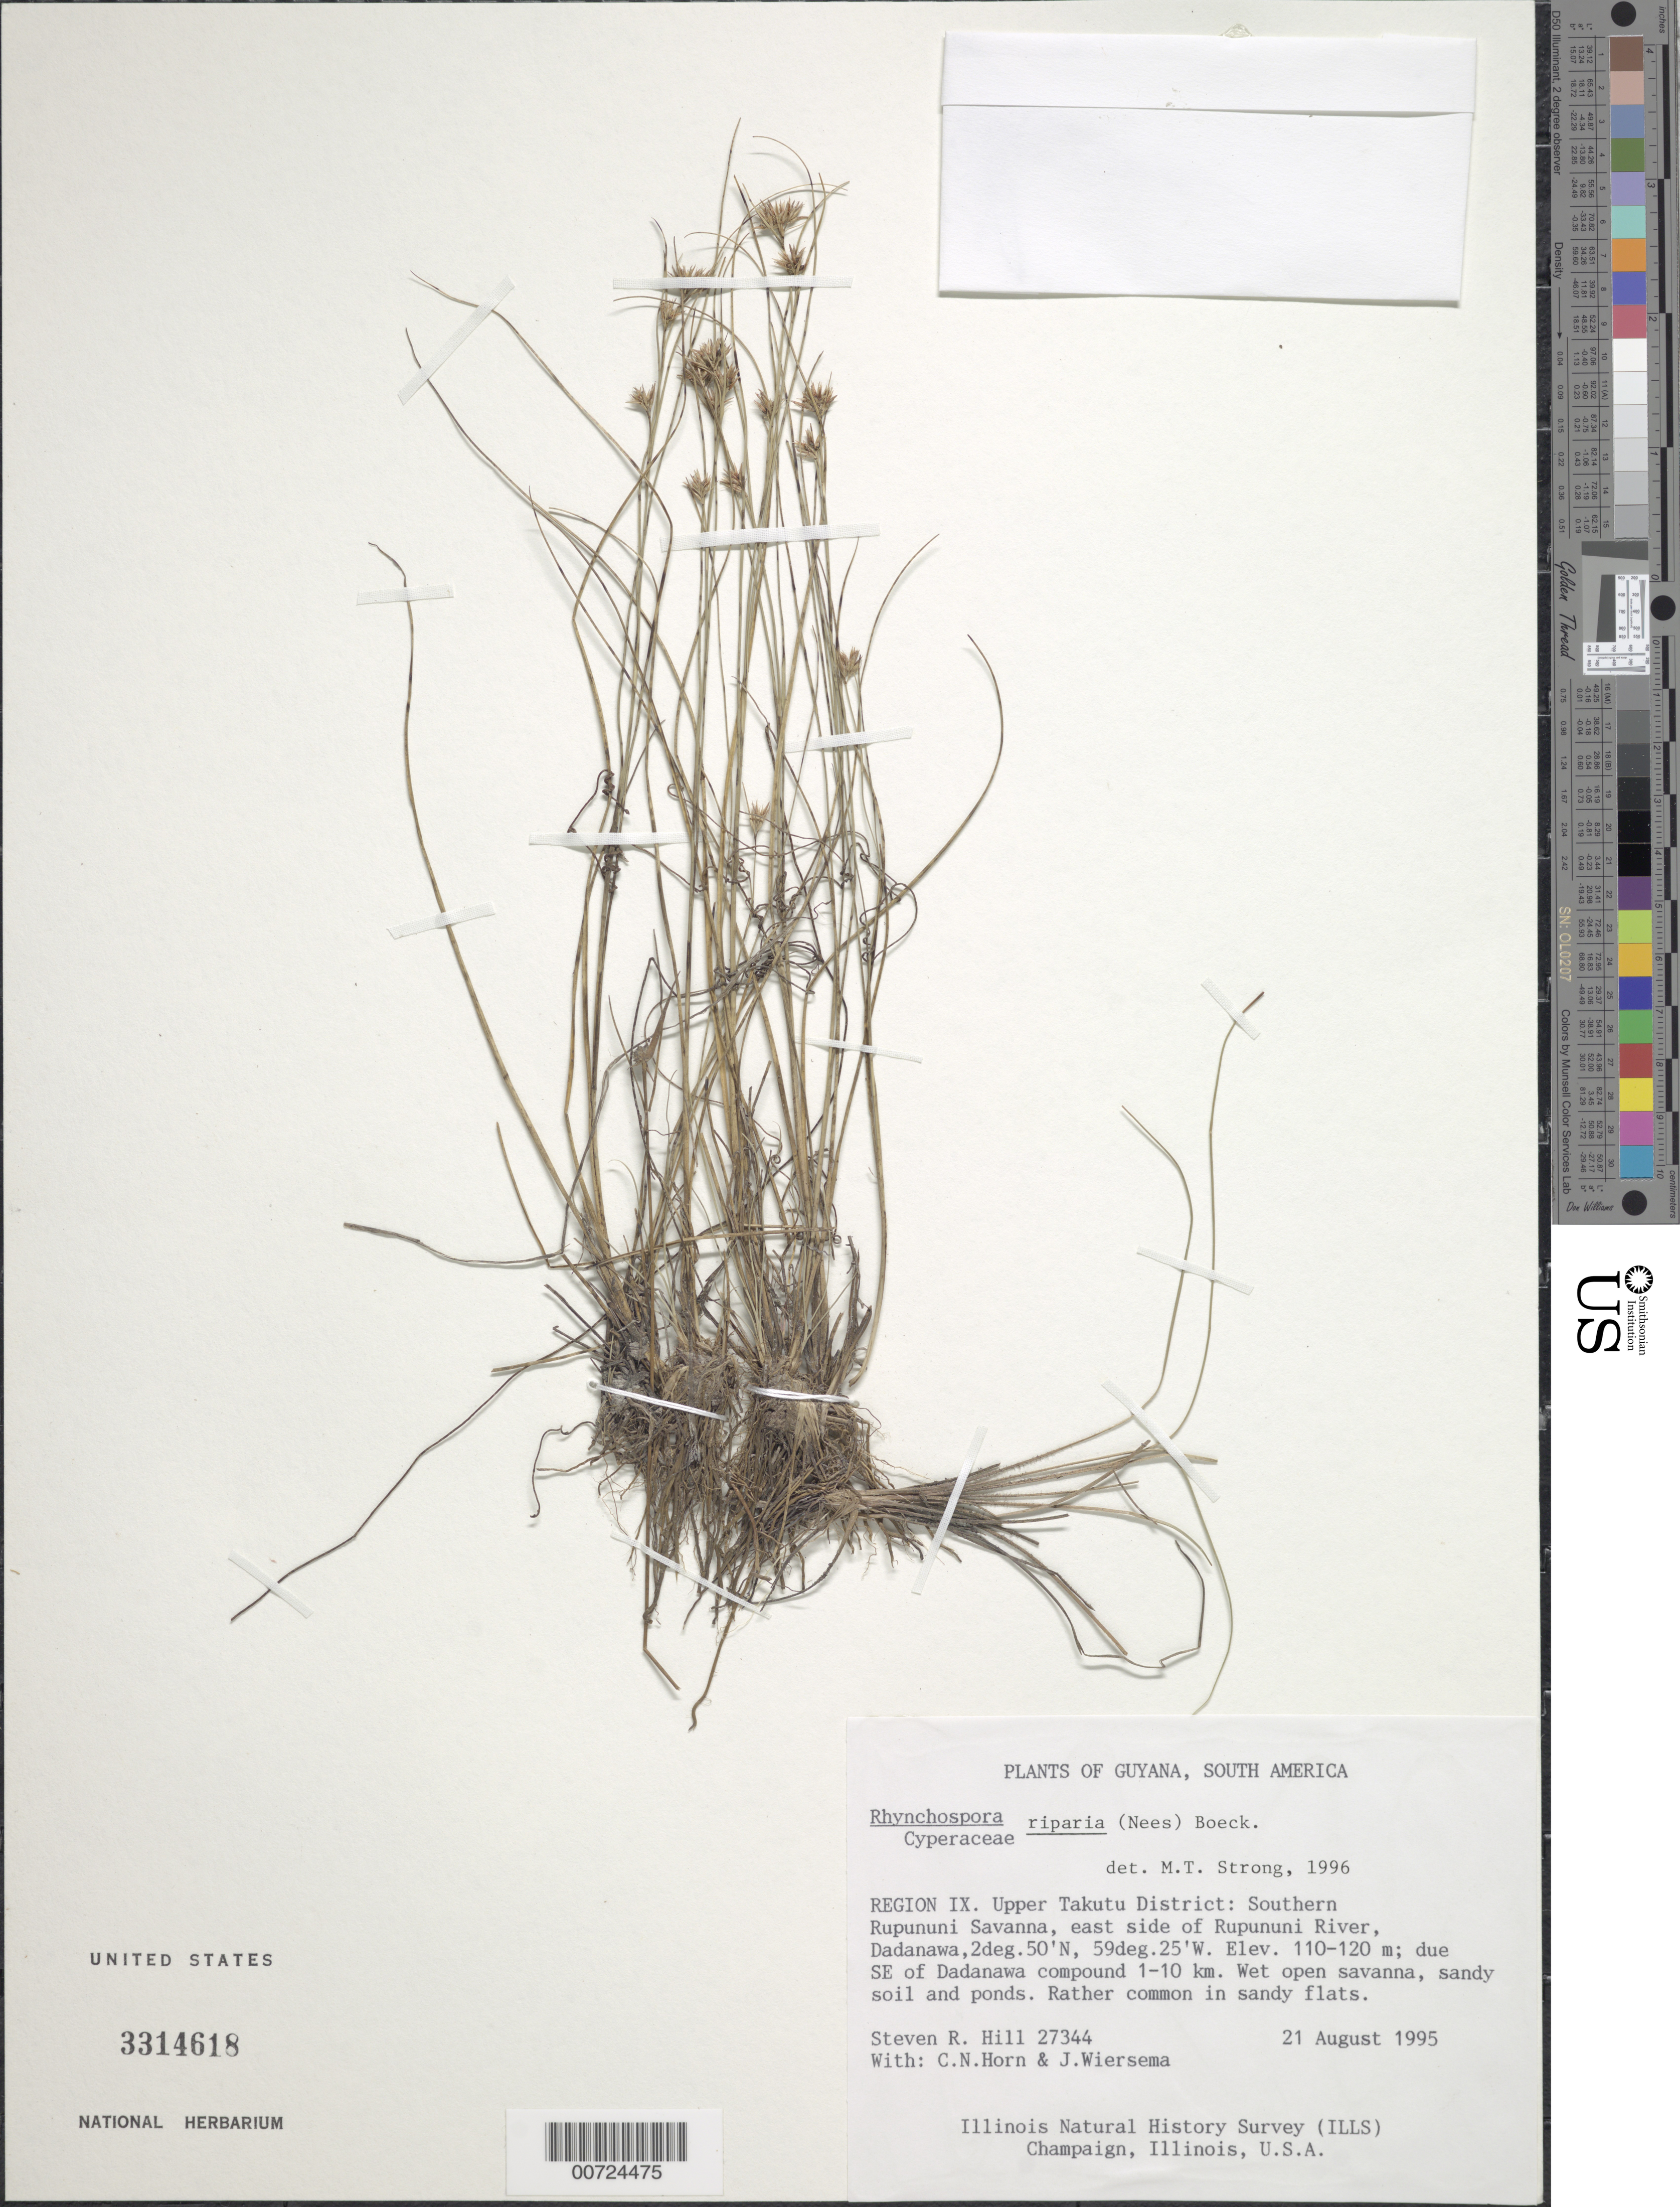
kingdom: Plantae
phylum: Tracheophyta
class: Liliopsida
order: Poales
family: Cyperaceae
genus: Rhynchospora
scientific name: Rhynchospora riparia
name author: (Nees) Boeckeler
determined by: Strong, M. T., (US), Smithsonian Institution - National Museum of Natural History (UNITED STATES)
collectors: S. R. Hill, C. N. Horn & J. H. Wiersema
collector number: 27344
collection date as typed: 21-Aug-95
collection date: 1995-08-21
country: Guyana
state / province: U. Takutu-U. Essequibo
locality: Dadanawa, southern Rupununi Savanna, E side of Rupununi R.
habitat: Wet open savanna, sandy soil and ponds; in sandy flats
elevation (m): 110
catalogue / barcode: US 3314618